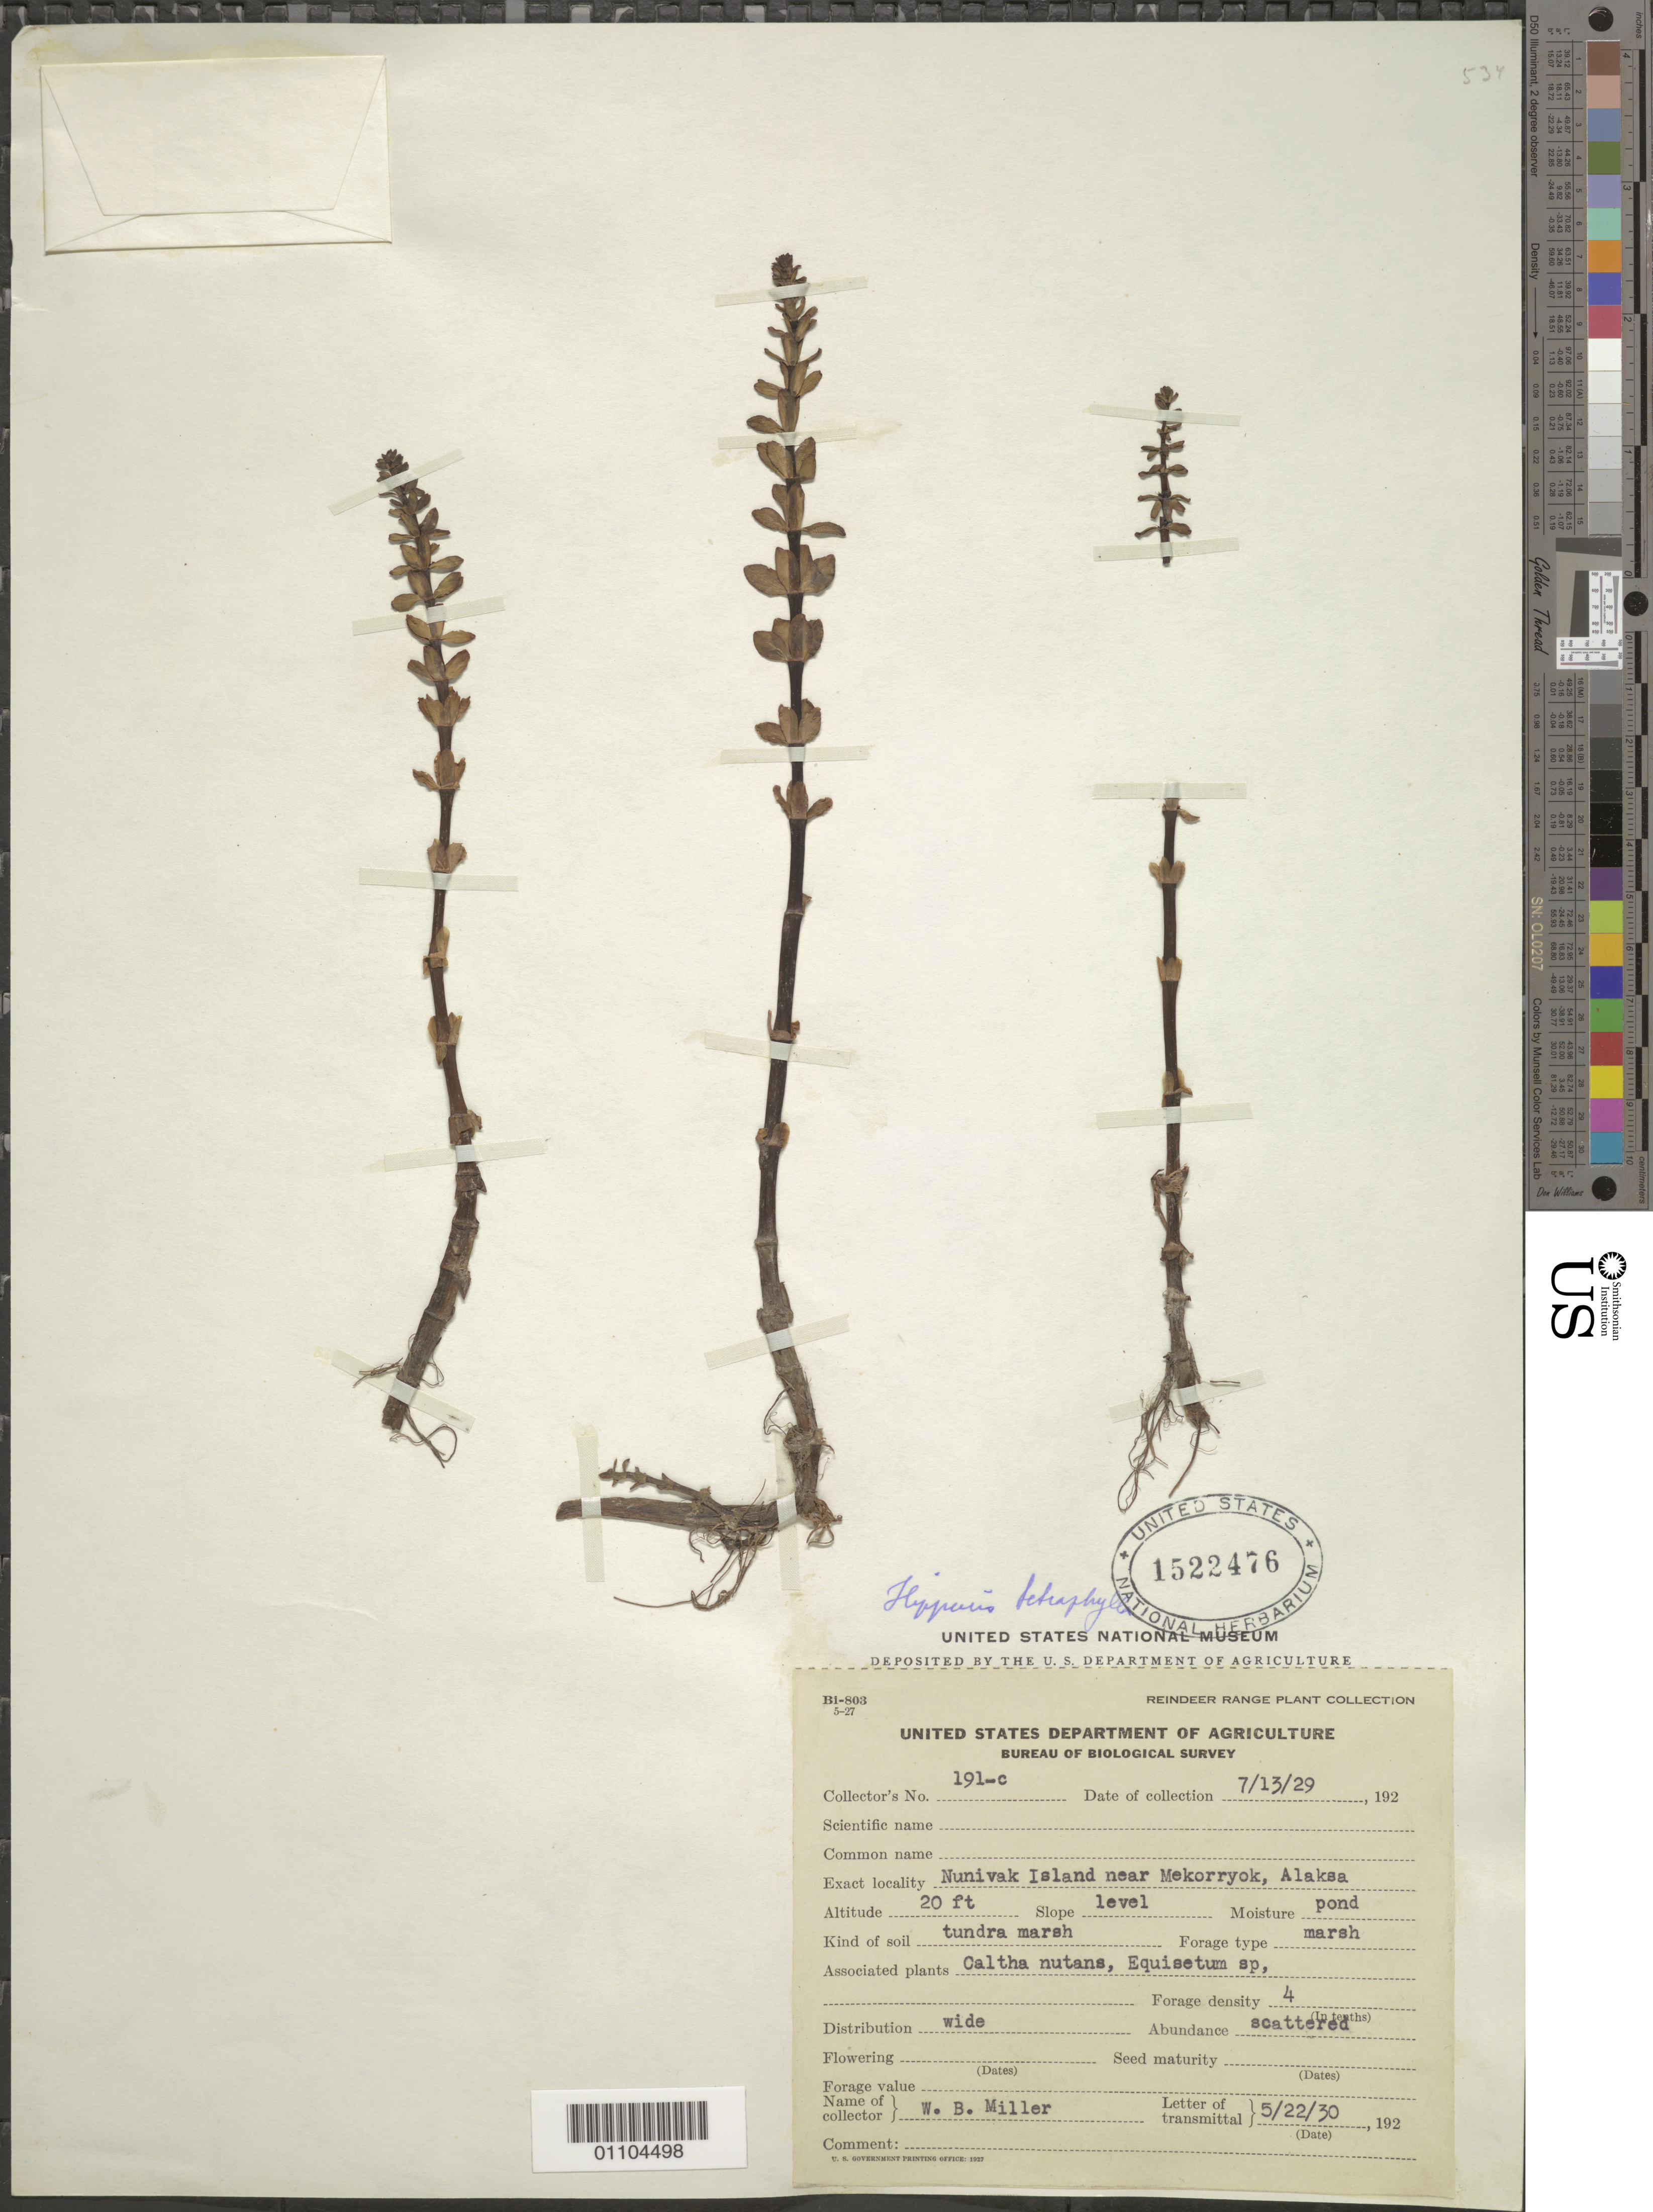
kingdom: Plantae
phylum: Tracheophyta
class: Magnoliopsida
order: Lamiales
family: Plantaginaceae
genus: Hippuris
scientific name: Hippuris tetraphylla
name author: L. f.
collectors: W. Miller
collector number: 191-c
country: United States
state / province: Alaska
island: Nunivak Island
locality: Near Mekorryok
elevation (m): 20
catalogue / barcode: US 1522476